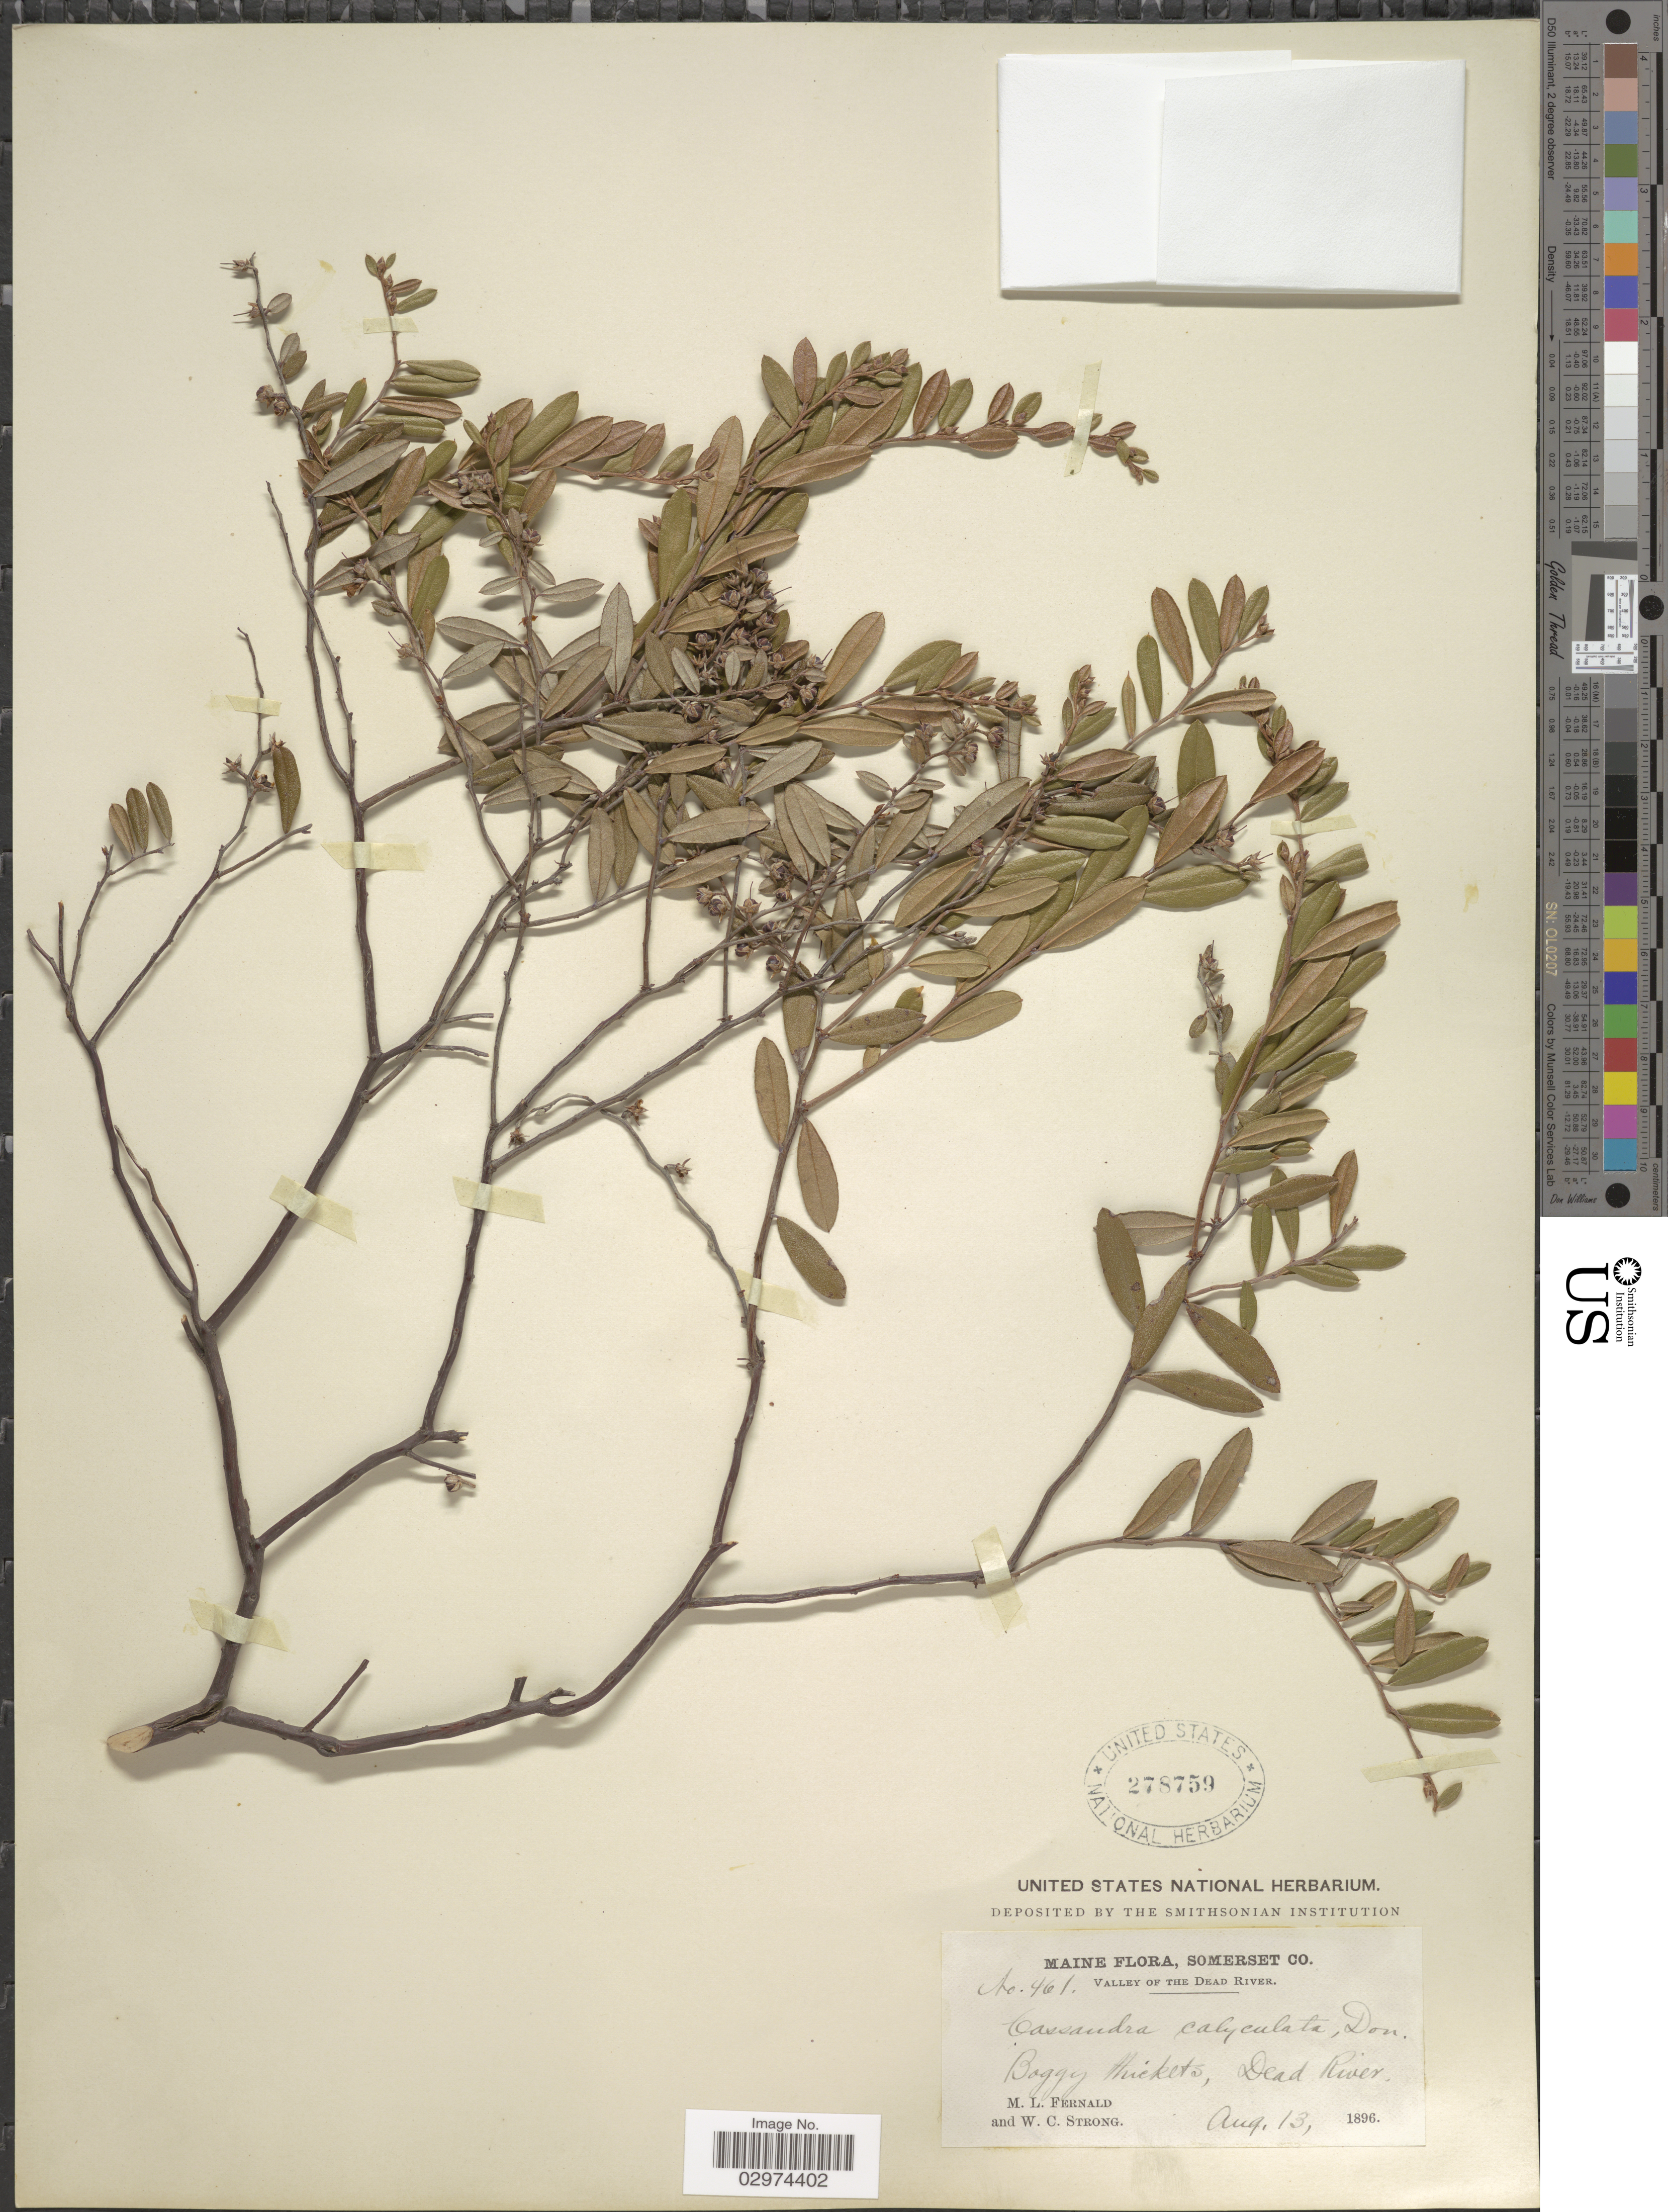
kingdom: Plantae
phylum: Tracheophyta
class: Magnoliopsida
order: Ericales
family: Ericaceae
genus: Chamaedaphne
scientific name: Chamaedaphne calyculata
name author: (L.) Moench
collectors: M. L. Fernald & W. C. Strong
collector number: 461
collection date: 1896-08-13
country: United States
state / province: Maine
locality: Somerset Co. Valley of the Dead River. Dead River.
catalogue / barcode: US 278759